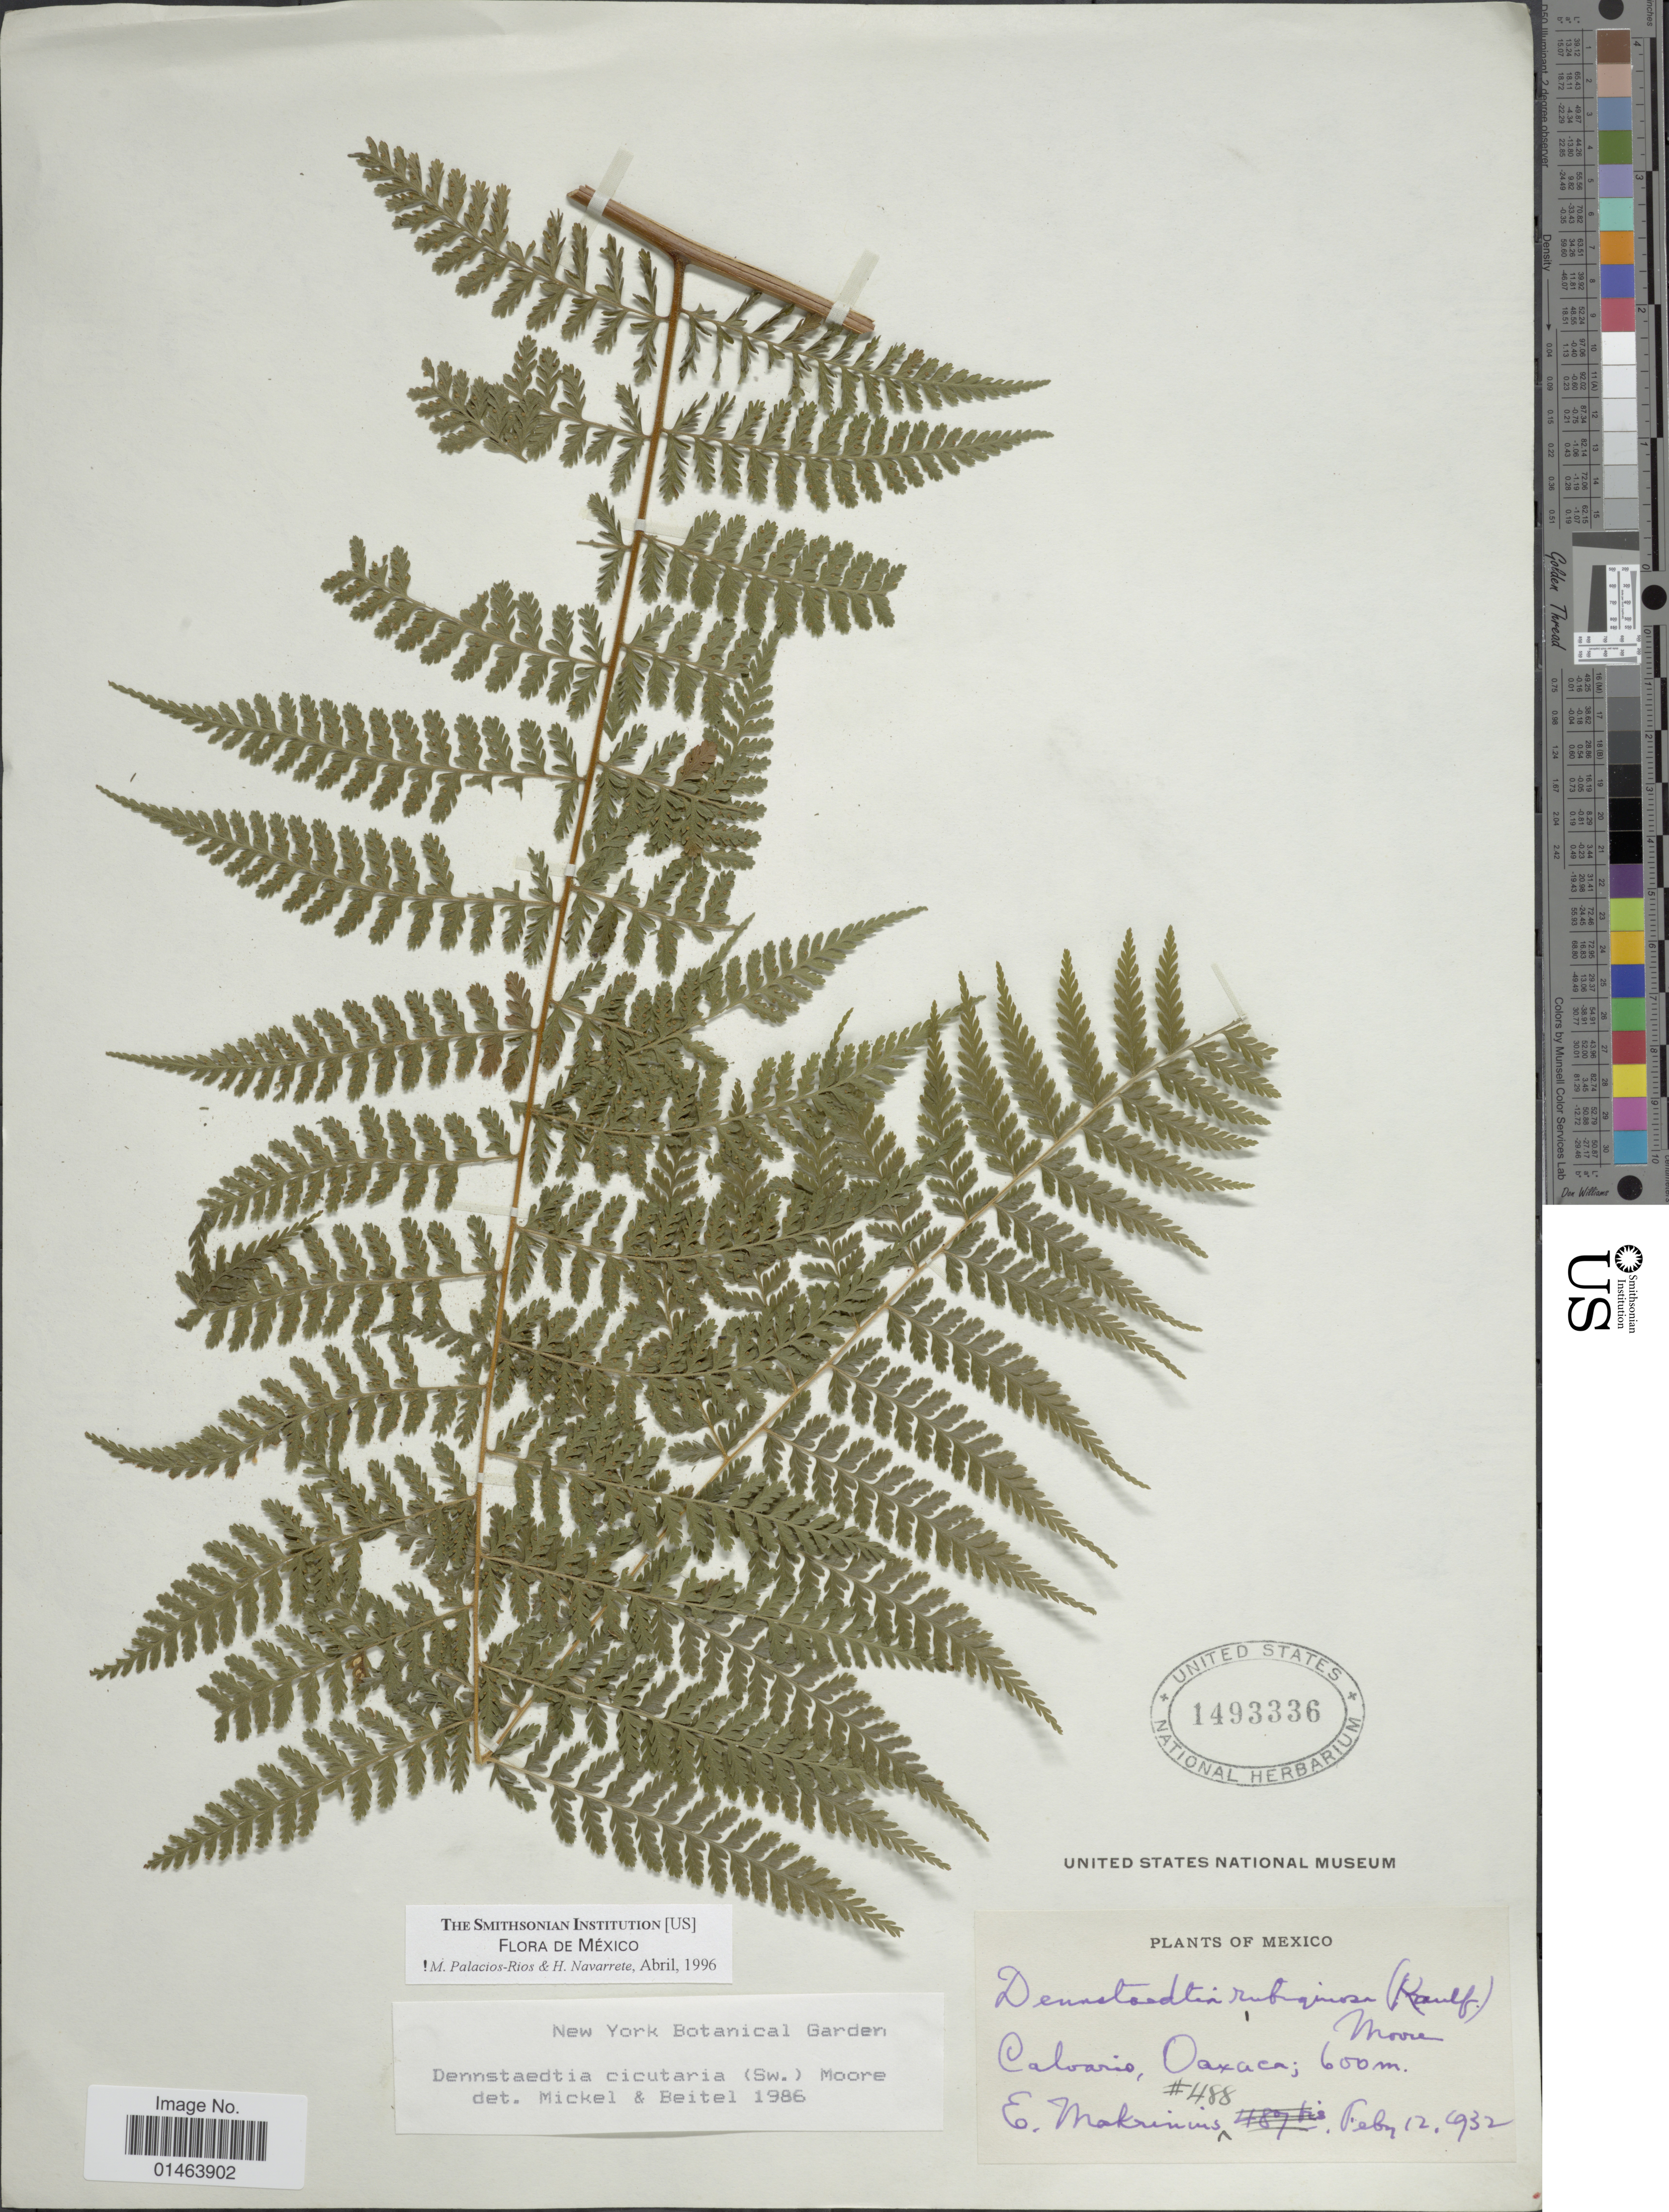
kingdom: Plantae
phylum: Tracheophyta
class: Polypodiopsida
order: Polypodiales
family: Dennstaedtiaceae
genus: Dennstaedtia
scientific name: Dennstaedtia cicutaria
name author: (Sw.) T. Moore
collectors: E. Makrinius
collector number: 448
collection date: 1932-02-12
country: Mexico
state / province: Oaxaca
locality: Mexico, Calvario, Oaxaca.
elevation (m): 600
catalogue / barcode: US 1493336